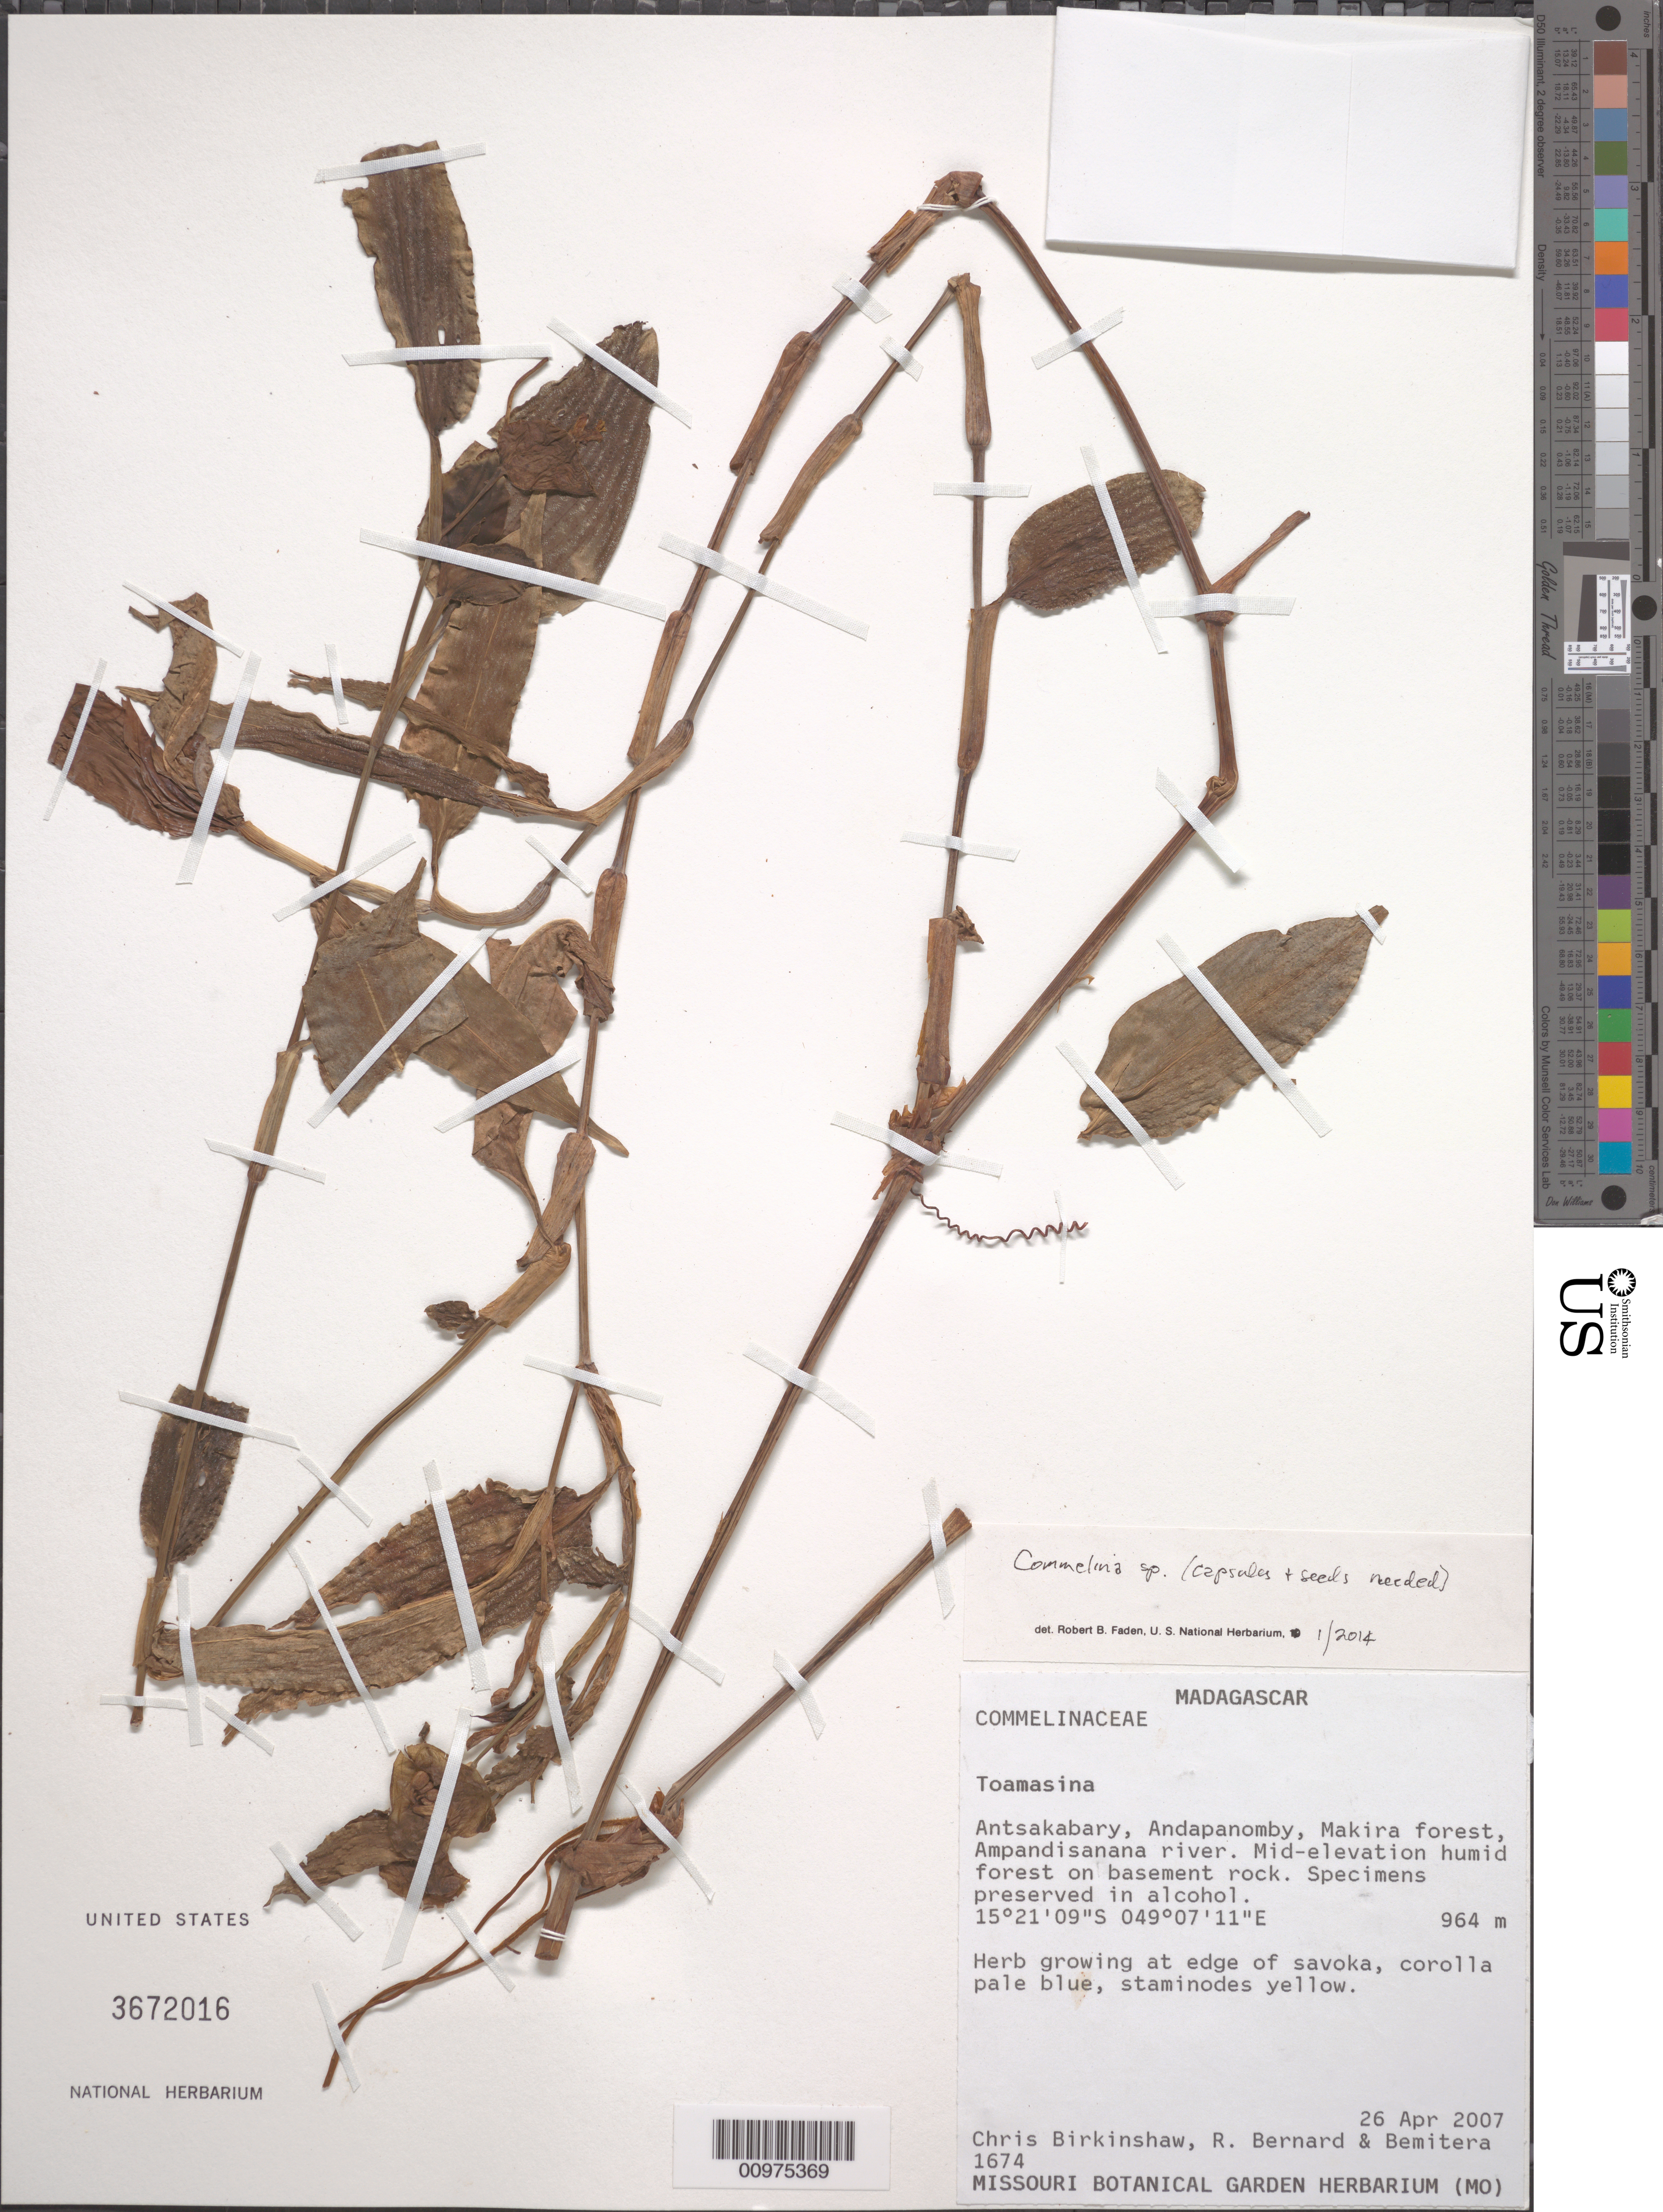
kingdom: Plantae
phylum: Tracheophyta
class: Liliopsida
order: Commelinales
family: Commelinaceae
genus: Commelina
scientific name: Commelina sp.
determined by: Faden, Robert B., (US), Smithsonian Institution - National Museum of Natural History (UNITED STATES)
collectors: C. R. Birkinshaw et al.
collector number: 1674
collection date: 2007-04-26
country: Madagascar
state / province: Analanjirofo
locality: Makira forest, Ampandisanana river. Mid-elevation humid forest on basement rock. Antsakabary. Andapanomby.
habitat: Mid-elevation humid forest on basement rock.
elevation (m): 964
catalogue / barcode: US 3672016